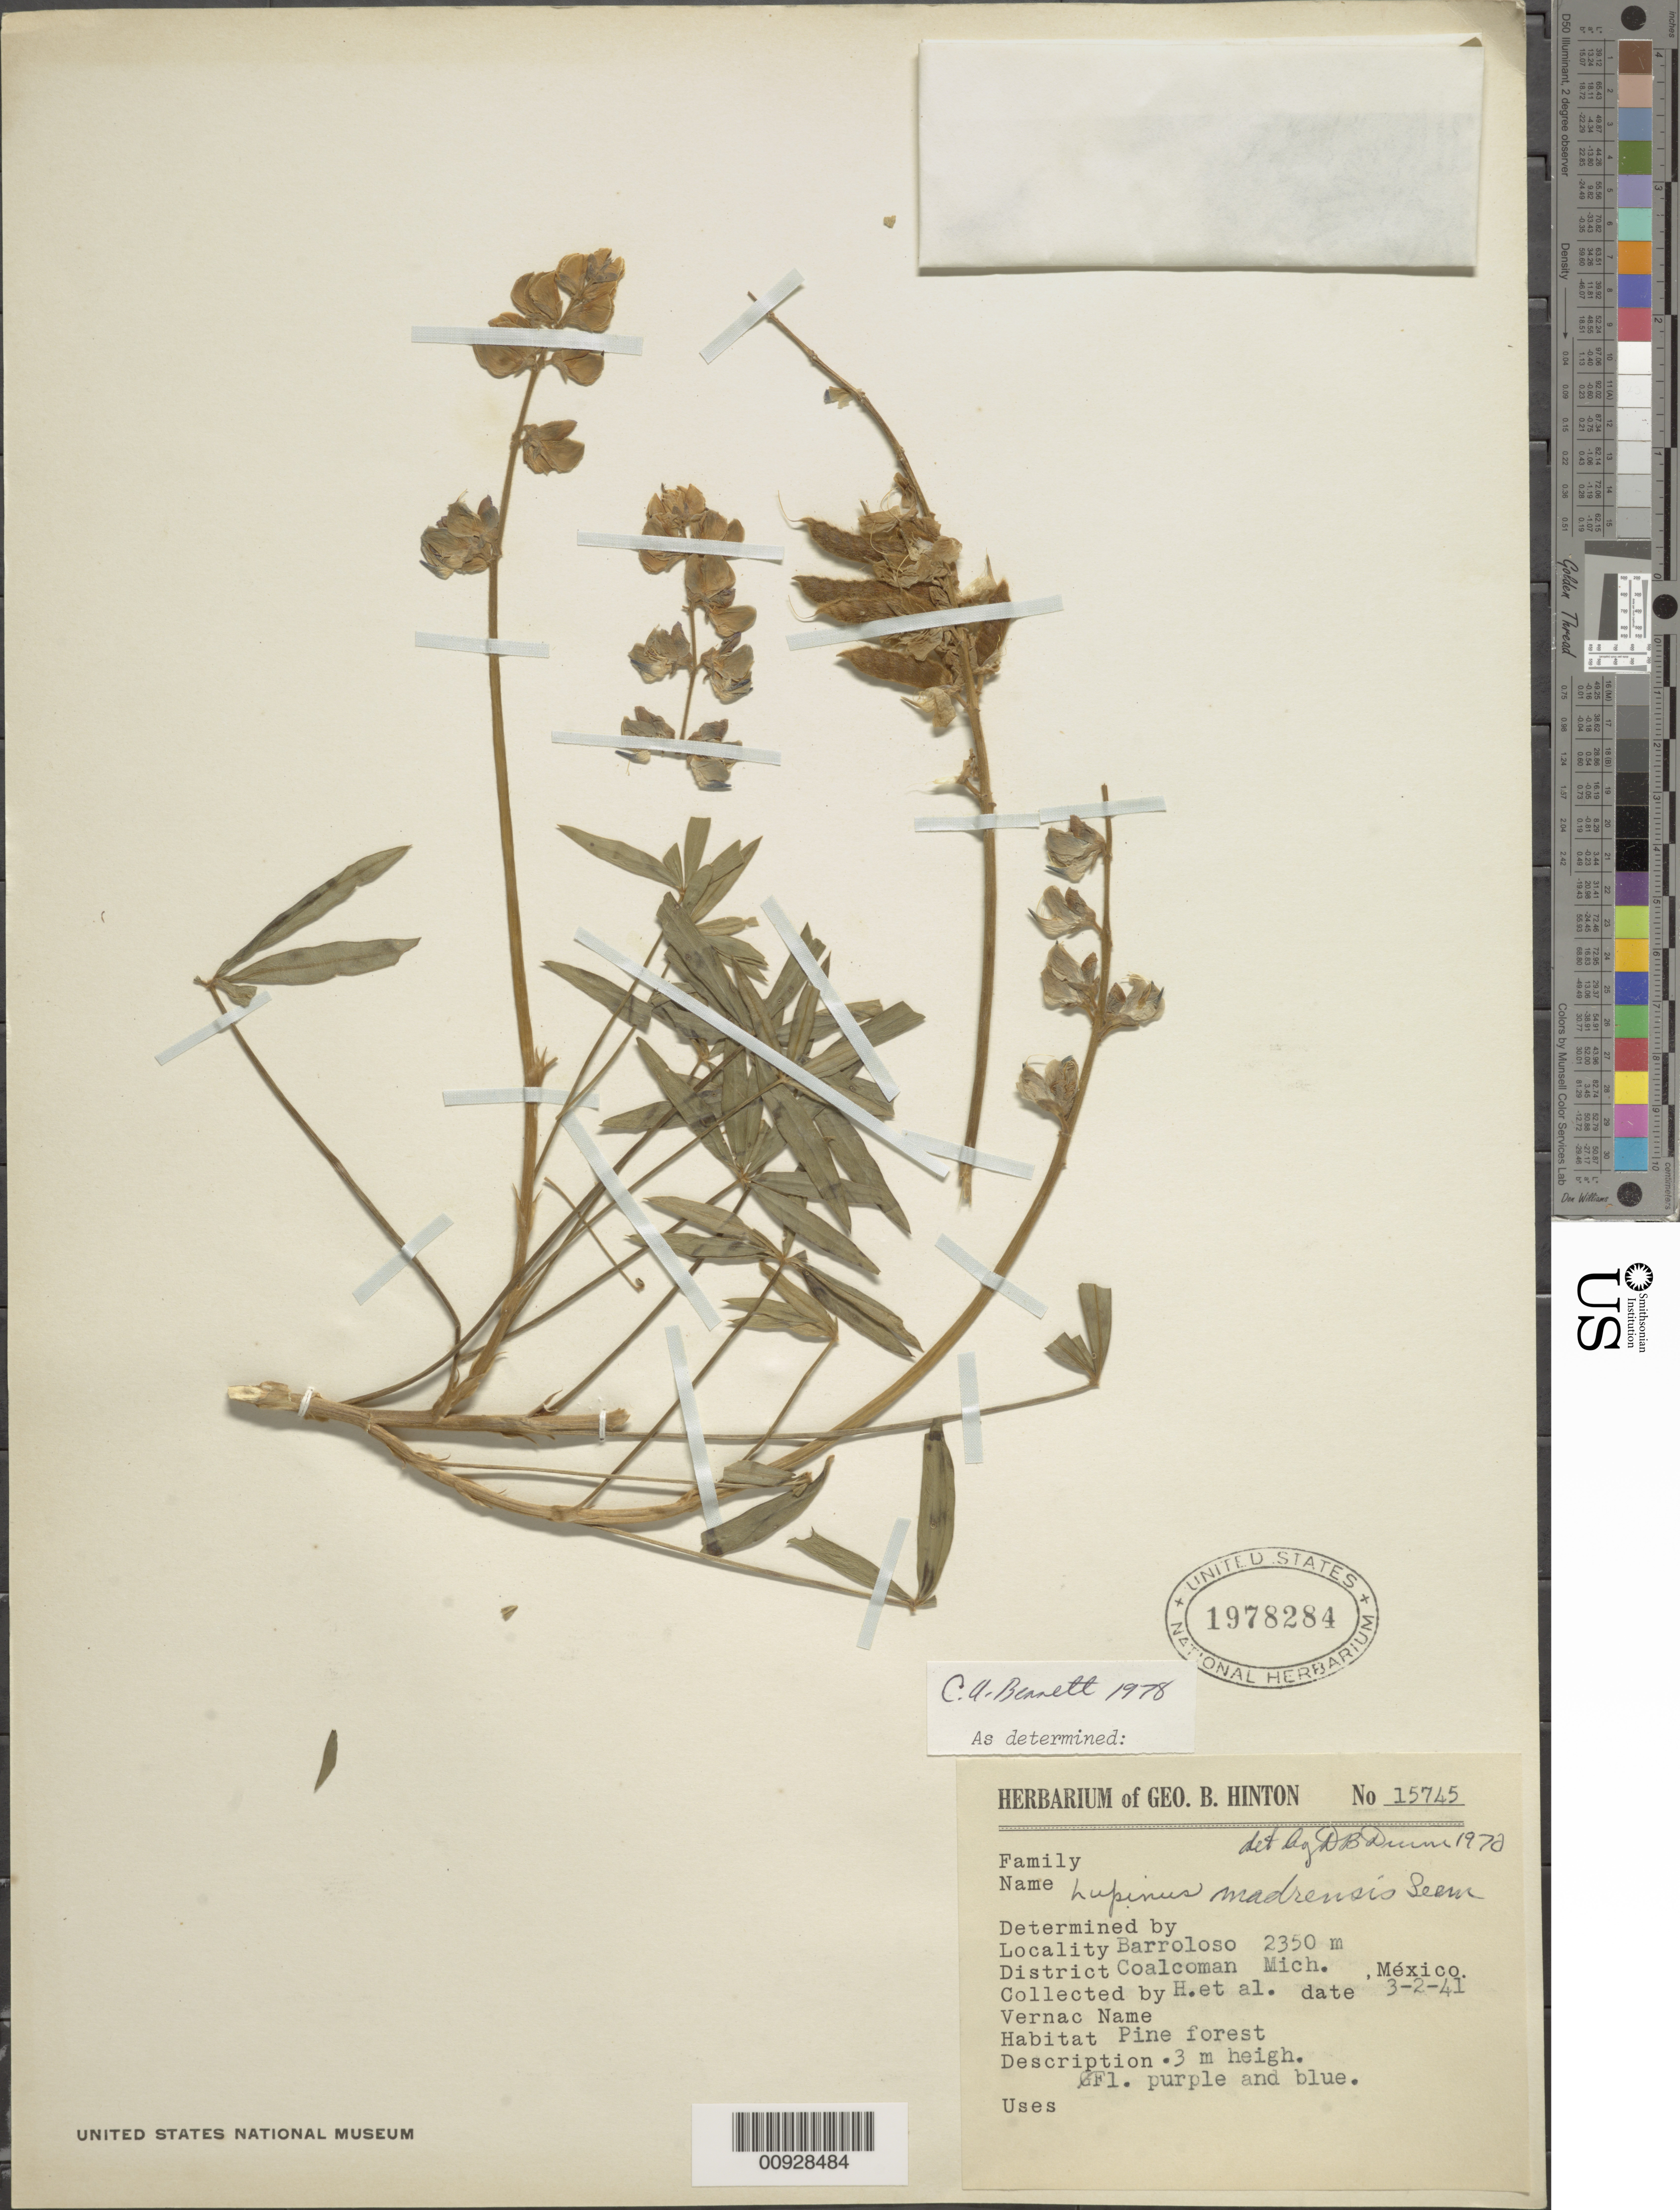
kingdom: Plantae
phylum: Tracheophyta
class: Magnoliopsida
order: Fabales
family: Fabaceae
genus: Lupinus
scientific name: Lupinus madrensis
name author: Seem.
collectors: G. B. Hinton & et al.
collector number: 15745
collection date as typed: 02 Mar 1941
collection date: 1941-03-02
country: Mexico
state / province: Michoacán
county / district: Coalcomán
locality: Barroloso, District Coalcomán, Michoacán.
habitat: Pine forest.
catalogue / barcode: US 1978284